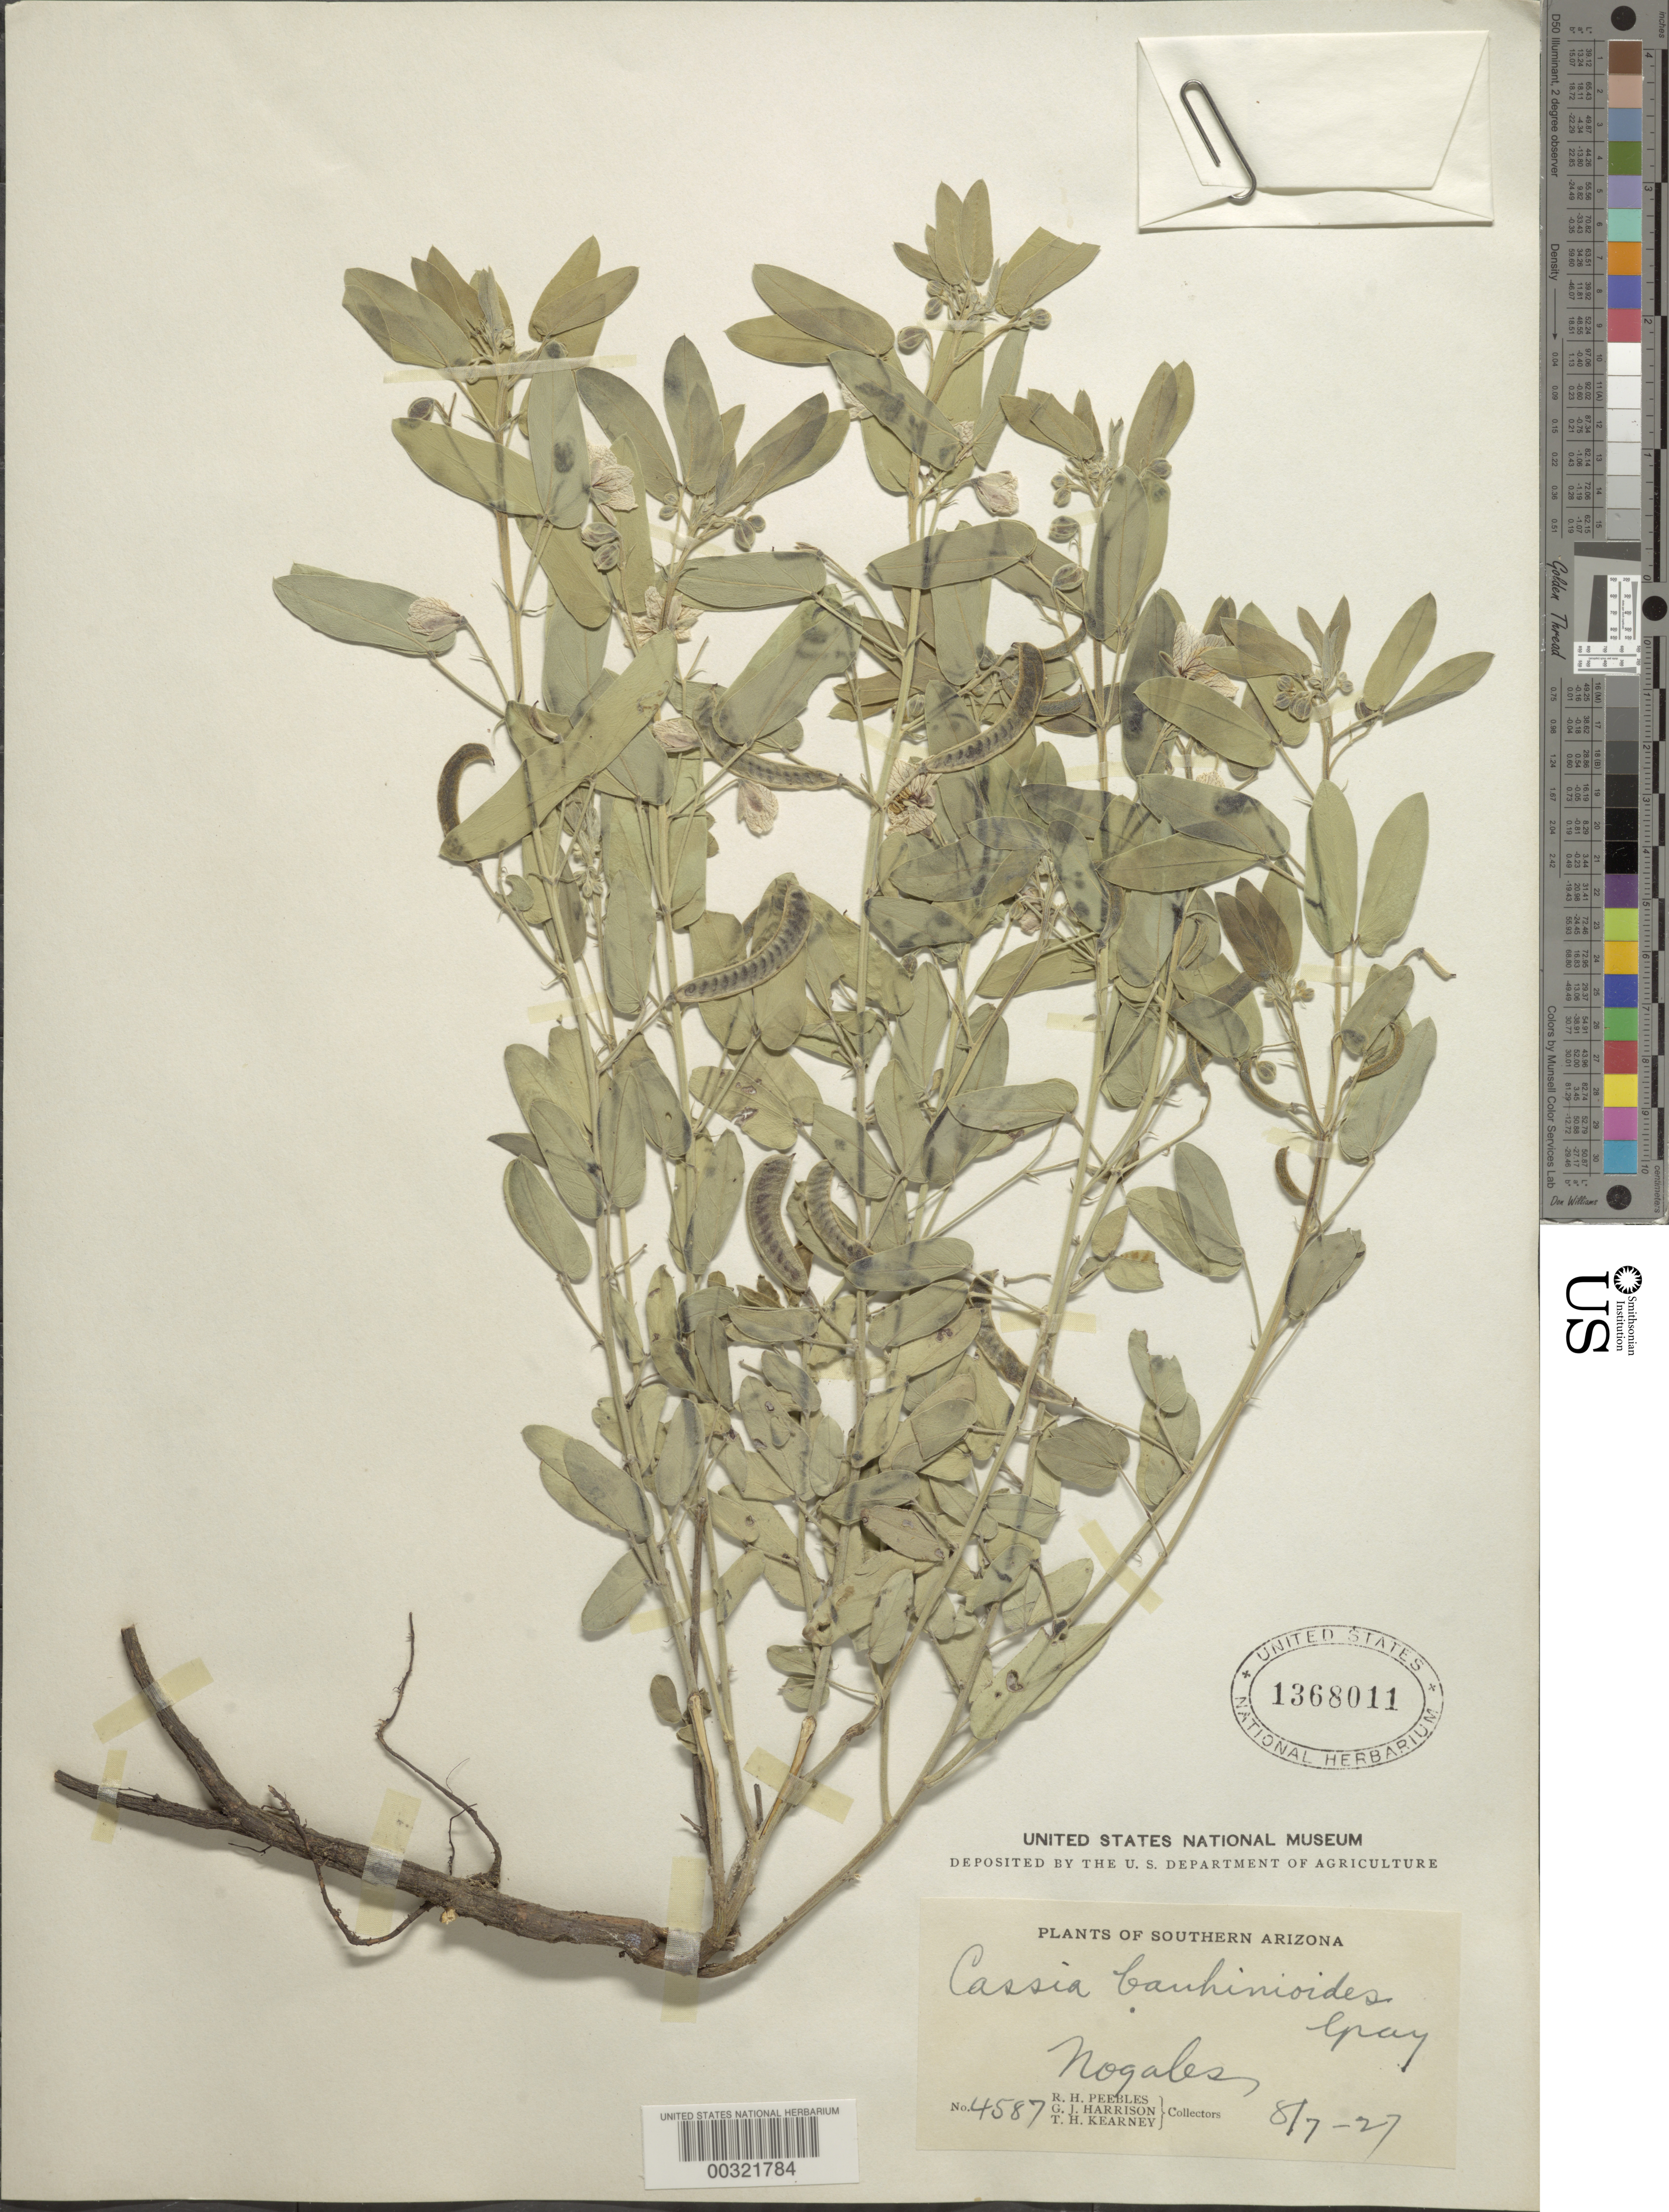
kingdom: Plantae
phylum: Tracheophyta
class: Magnoliopsida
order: Fabales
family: Fabaceae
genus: Senna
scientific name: Senna bauhinioides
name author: (A. Gray) H.S. Irwin & Barneby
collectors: R. H. Peebles, G. J. Harrison & T. H. Kearney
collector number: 4587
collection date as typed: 08 Jul 1927 or 07 Aug 1927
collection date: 1927-07-08 or 1927-08-07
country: United States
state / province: Arizona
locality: Nogales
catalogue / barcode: US 1368011